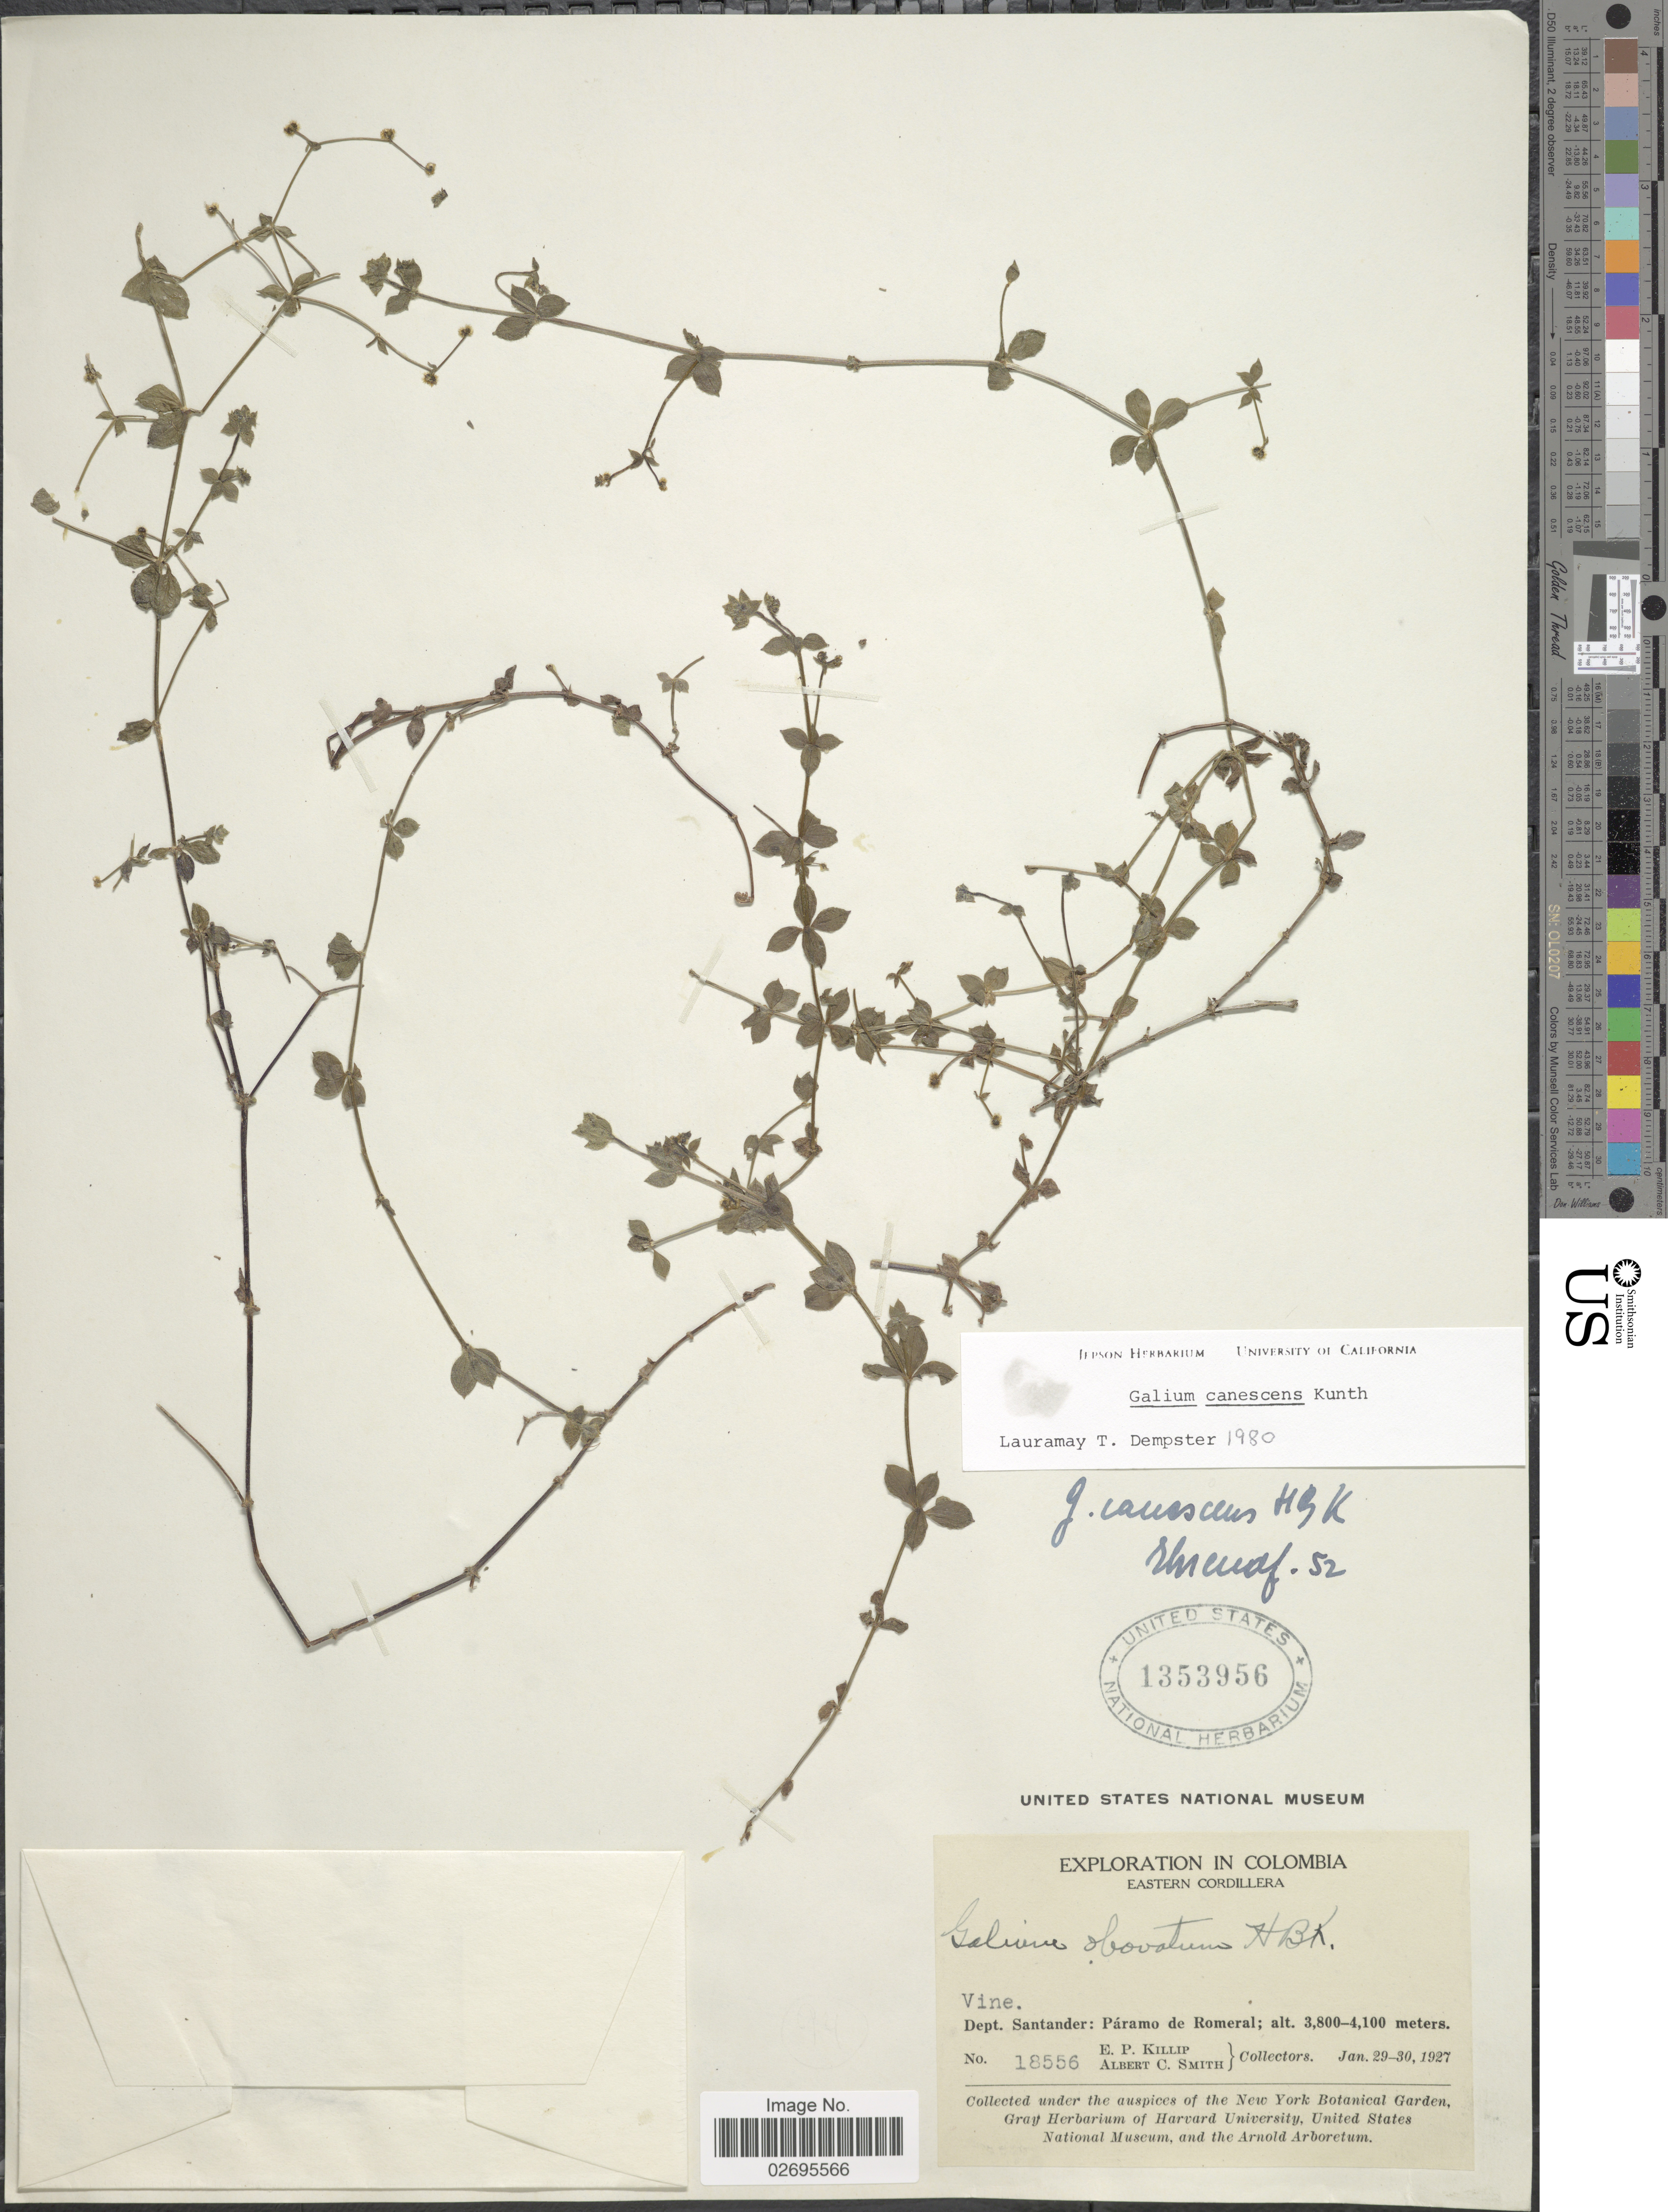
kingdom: Plantae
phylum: Tracheophyta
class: Magnoliopsida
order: Gentianales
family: Rubiaceae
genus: Galium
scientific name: Galium canescens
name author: Kunth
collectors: E. P. Killip & A. C. Smith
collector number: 18556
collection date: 1927-01-29/1927-01-30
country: Colombia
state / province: Santander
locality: Eastern Cordillera, Dept. Santander: Páramo de Romeral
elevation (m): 3800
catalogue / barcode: US 1353956